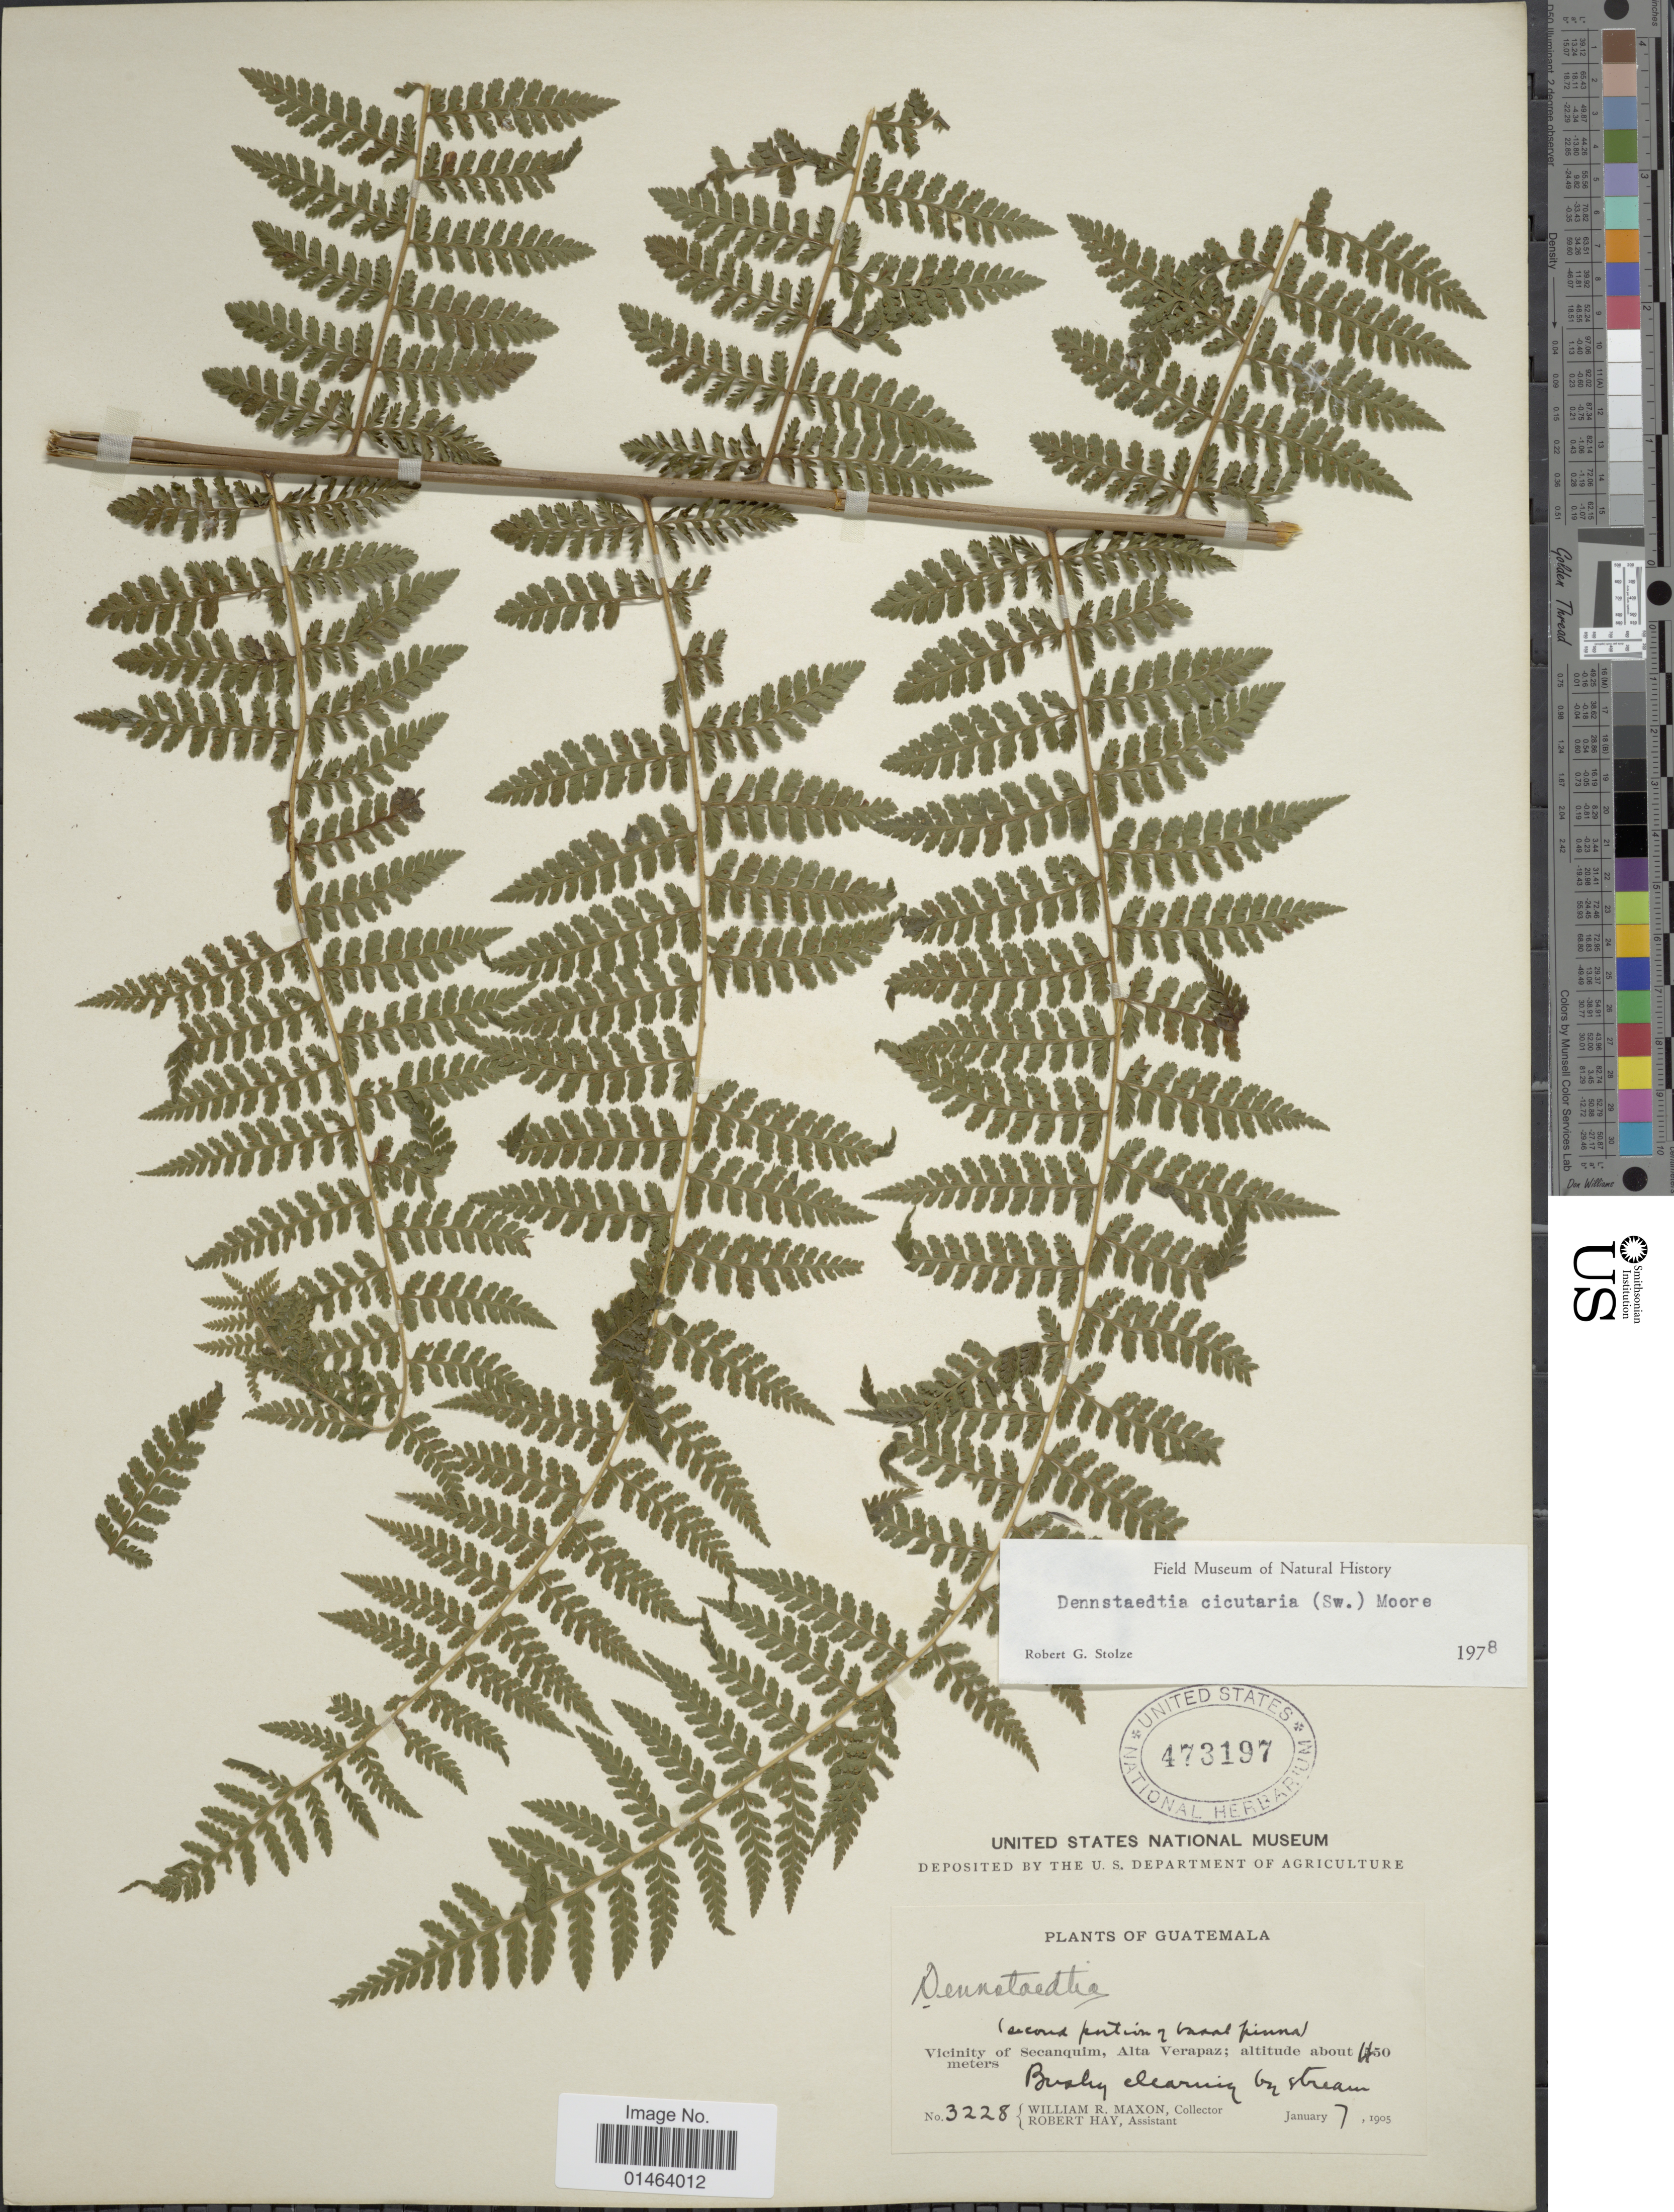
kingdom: Plantae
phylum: Tracheophyta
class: Polypodiopsida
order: Polypodiales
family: Dennstaedtiaceae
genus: Dennstaedtia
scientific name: Dennstaedtia cicutaria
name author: (Sw.) T. Moore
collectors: W. R. Maxon & R. H. Hay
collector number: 3228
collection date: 1905-01-07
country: Guatemala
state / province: Alta Verapaz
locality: Guatemala, vicinity of Secanquim, Alta Verapaz.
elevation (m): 450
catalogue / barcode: US 473197